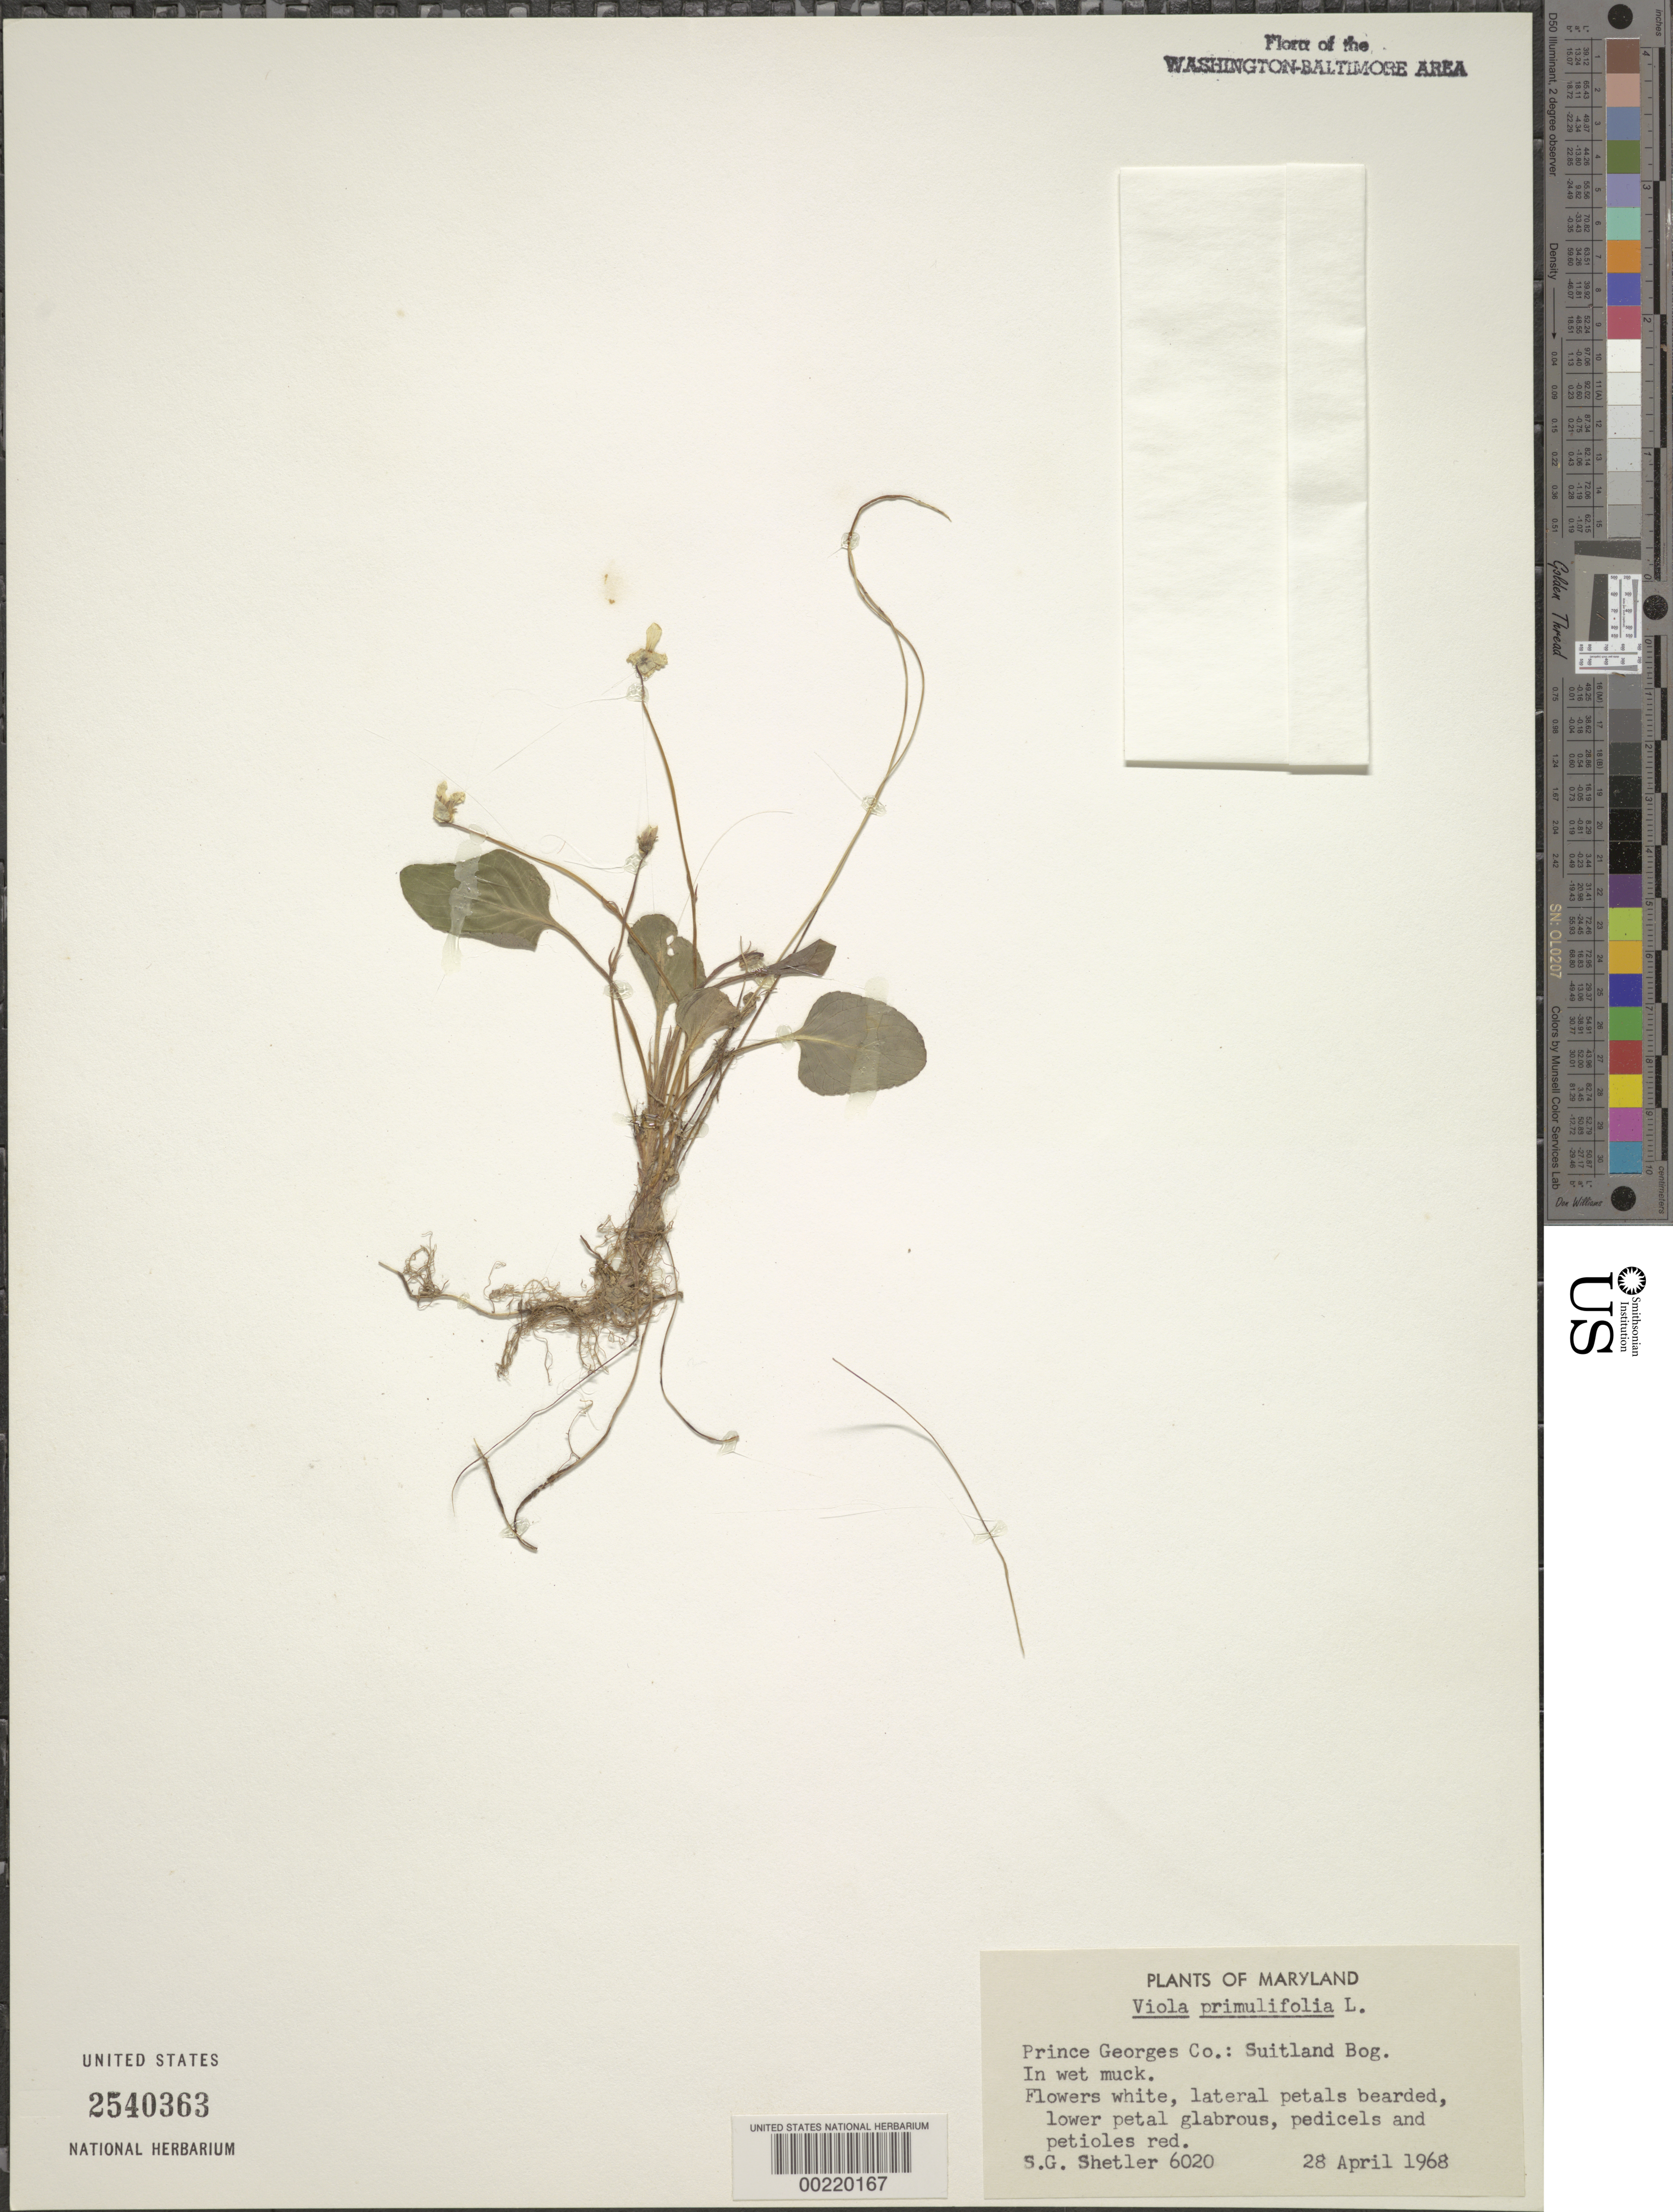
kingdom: Plantae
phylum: Tracheophyta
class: Magnoliopsida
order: Malpighiales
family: Violaceae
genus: Viola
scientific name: Viola primulifolia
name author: L.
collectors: S. Shetler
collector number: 6020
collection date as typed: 28 Apr 1968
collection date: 1968-04-28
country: United States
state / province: Maryland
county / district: Prince George's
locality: Suitland Bog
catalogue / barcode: US 2540363